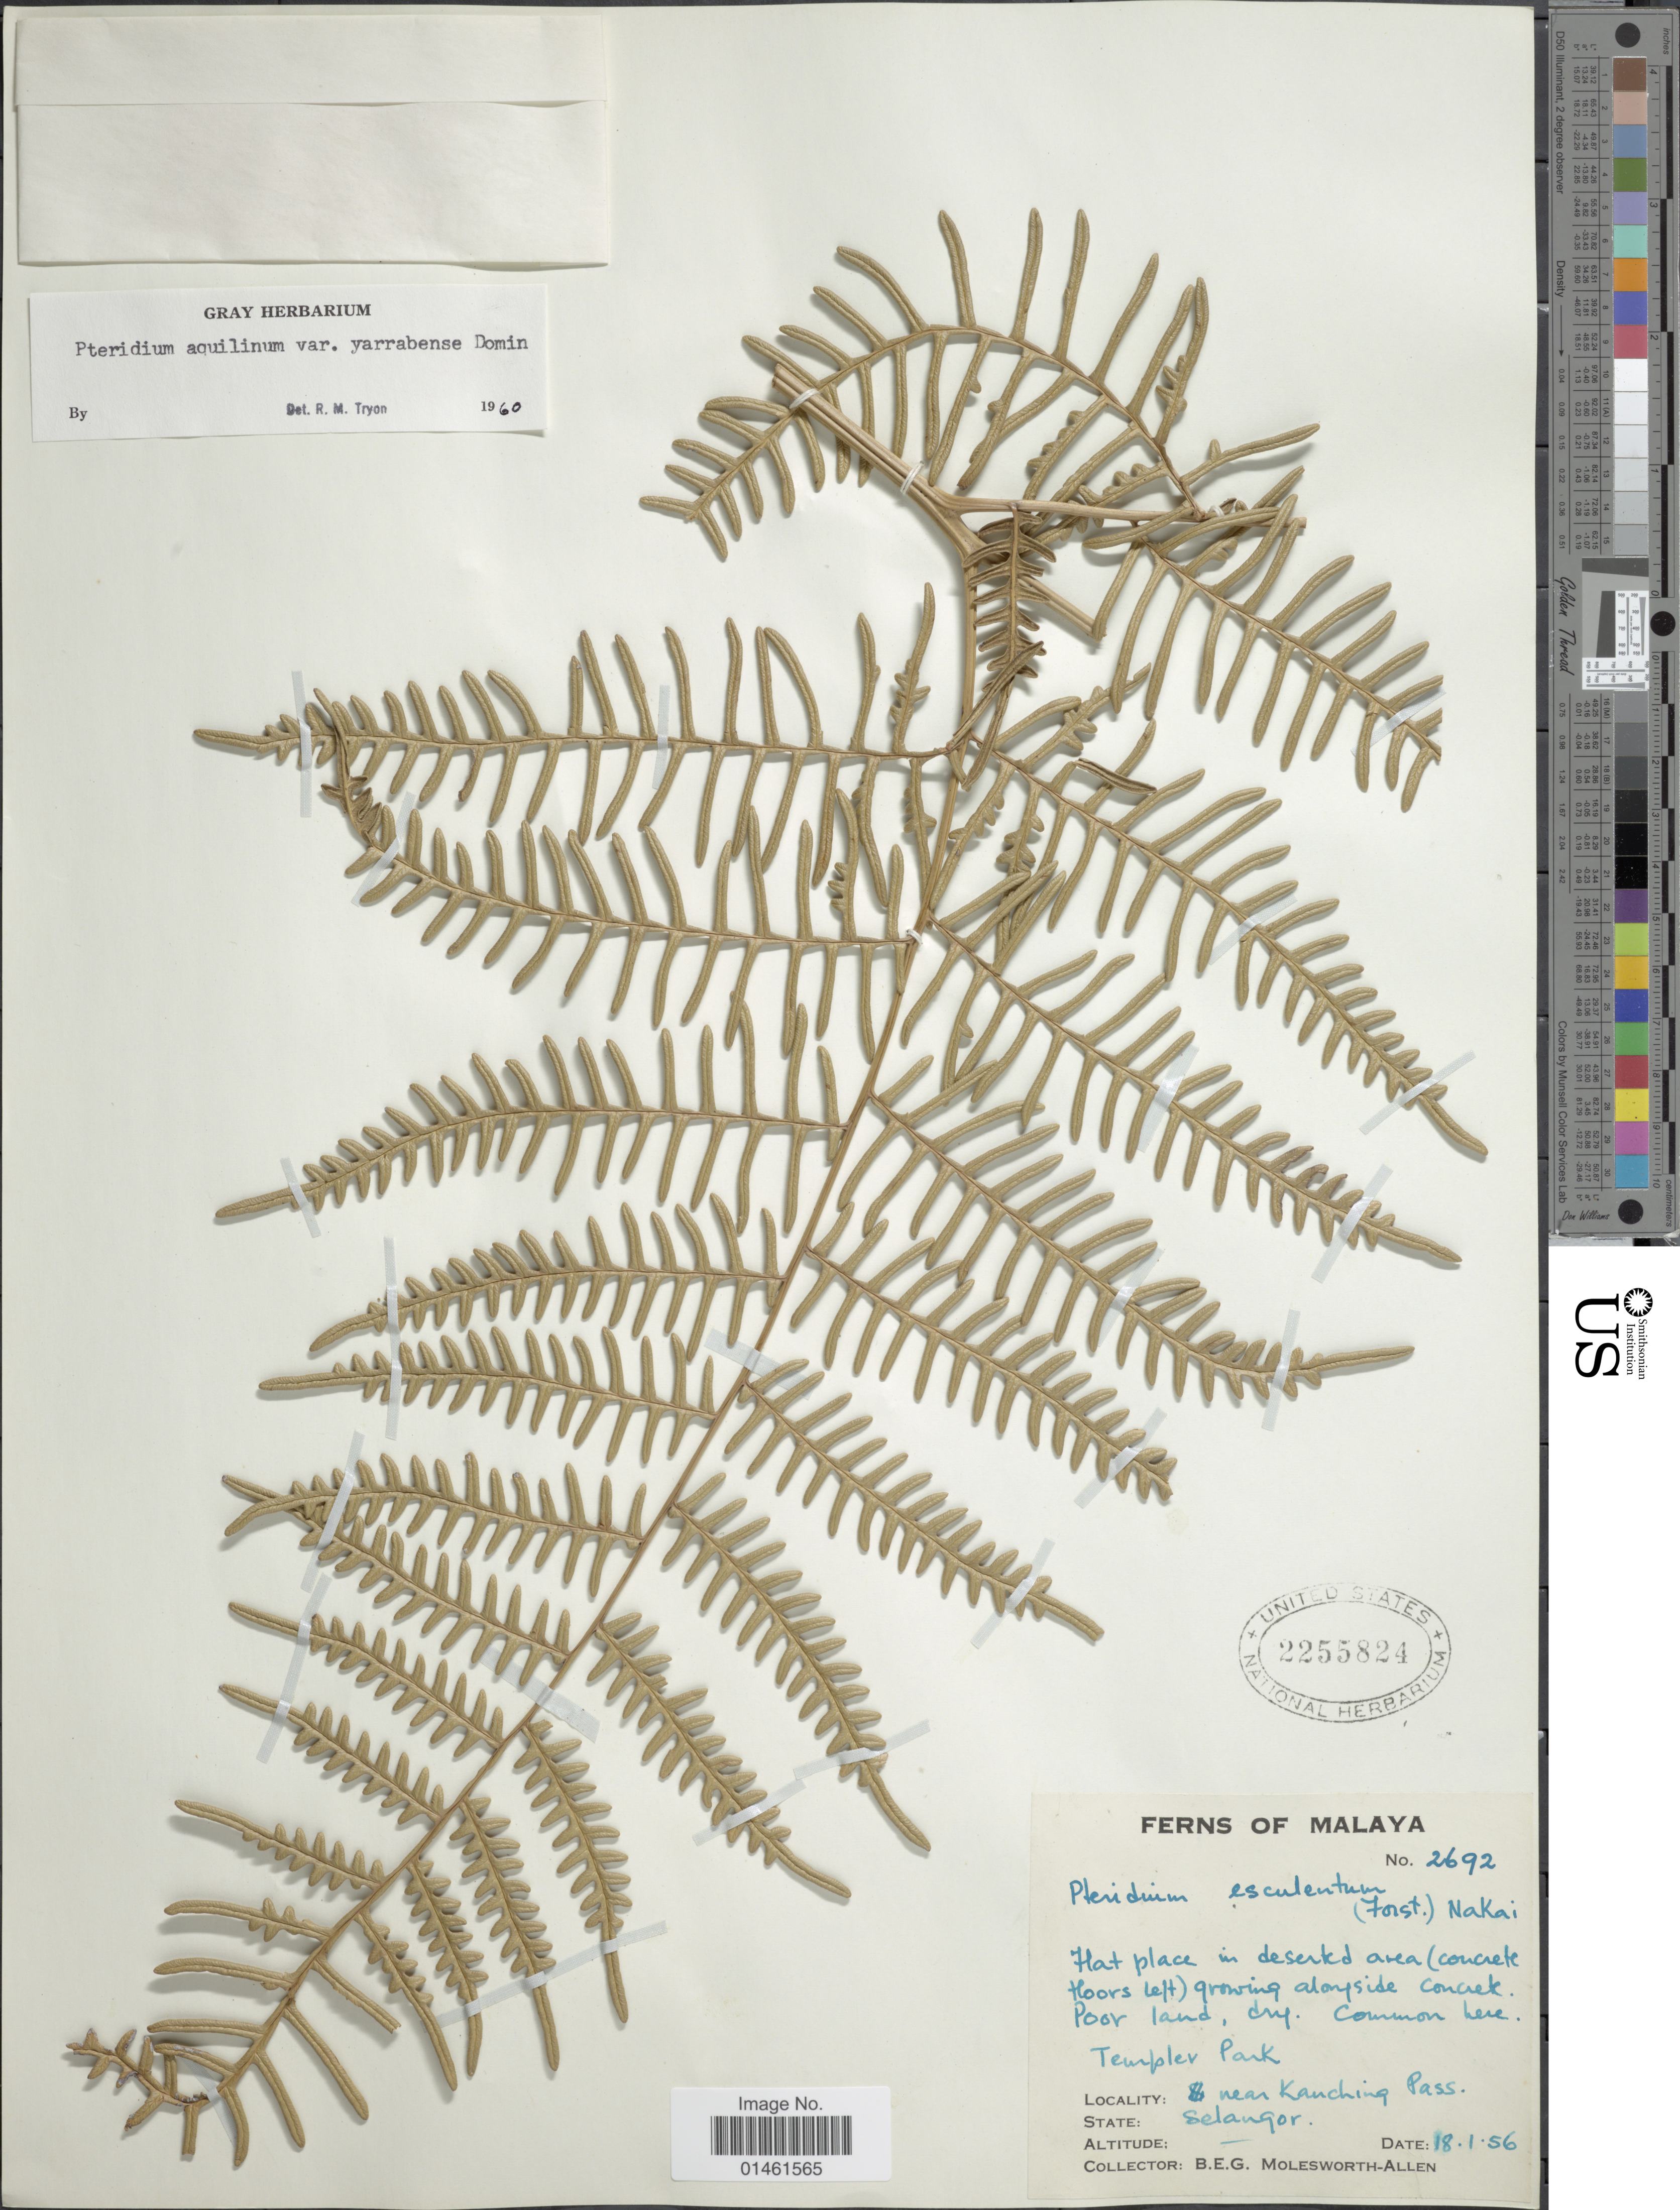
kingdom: Plantae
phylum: Tracheophyta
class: Polypodiopsida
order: Polypodiales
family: Dennstaedtiaceae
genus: Pteridium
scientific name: Pteridium aquilinum var. yarrabense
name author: Domin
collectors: B. E. G. Molesworth-Allen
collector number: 2692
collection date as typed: Transcribed d/m/y: 18/1/56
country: Malaysia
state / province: Selangor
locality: Malaya, near Kanching Pass, State Selangor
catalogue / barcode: US 2255824